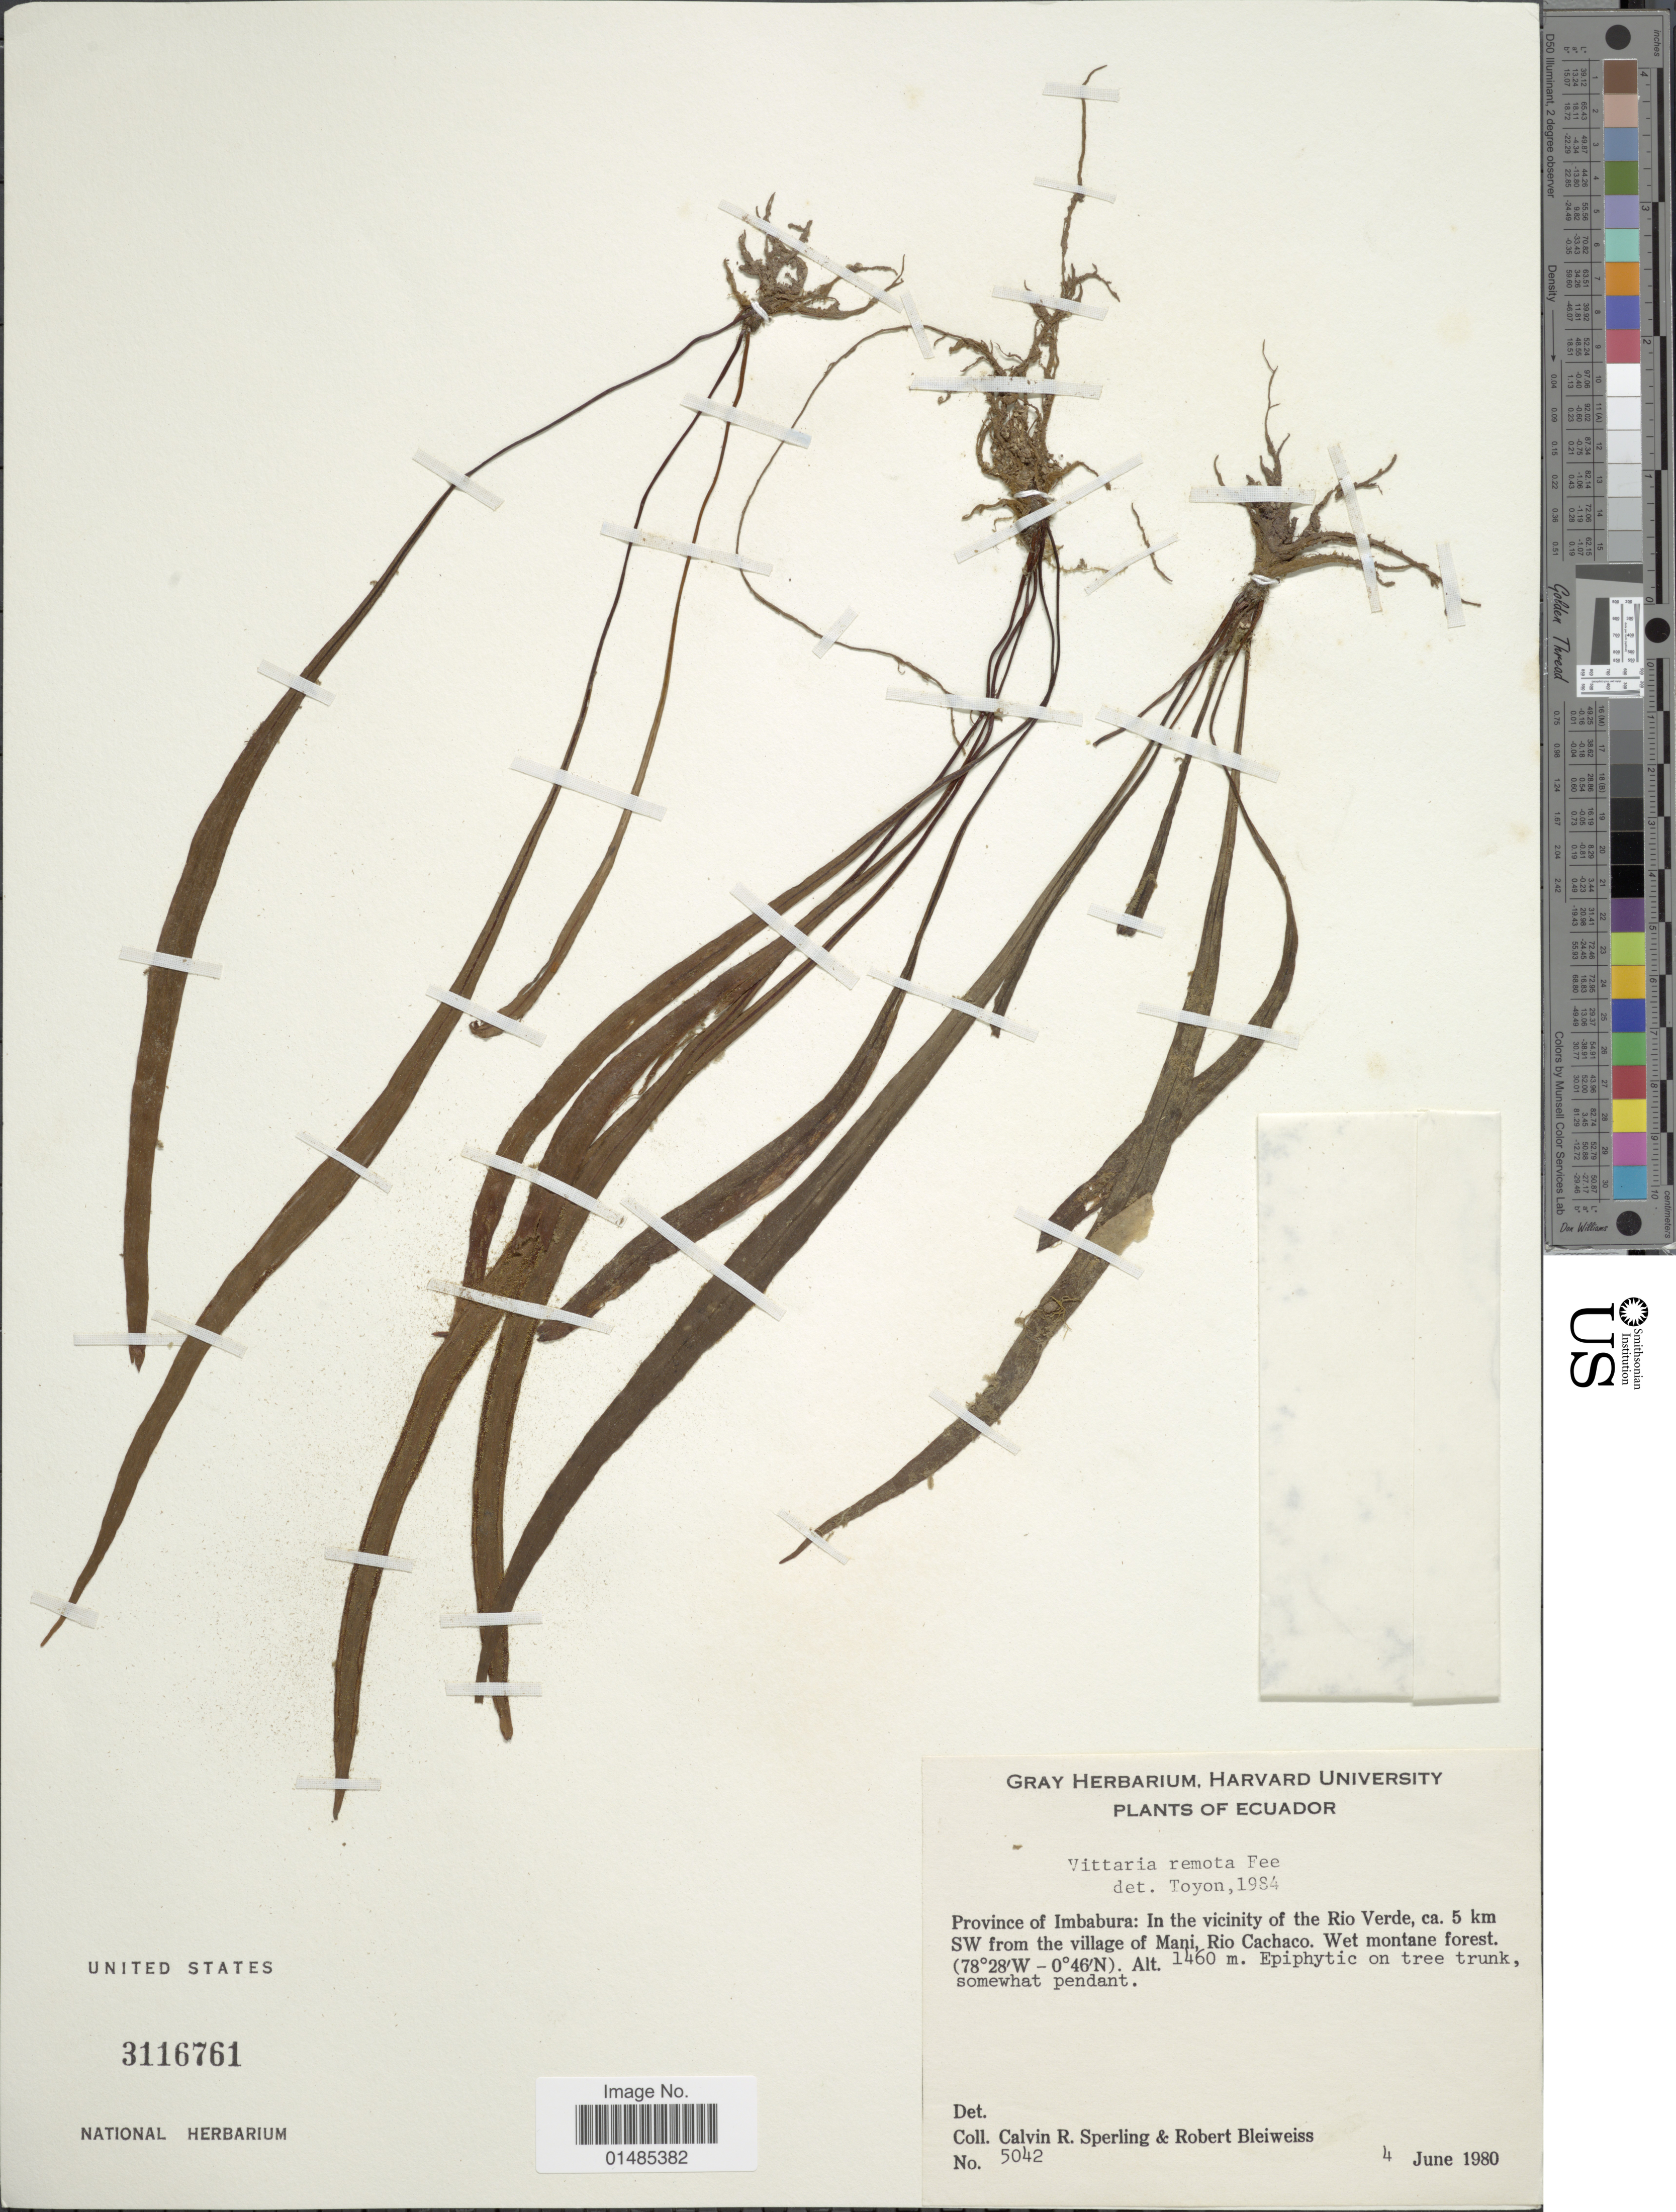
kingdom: Plantae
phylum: Tracheophyta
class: Polypodiopsida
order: Polypodiales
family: Pteridaceae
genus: Radiovittaria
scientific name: Radiovittaria remota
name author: (Fée) E.H. Crane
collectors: C. R. Sperling & R. Bleiweiss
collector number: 5042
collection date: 1980-06-04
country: Ecuador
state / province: Imbabura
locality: In the vicinity of the Rio Verde, ca. 5 km SW from the village of Mani, Rio Cachaco.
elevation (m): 1460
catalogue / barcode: US 3116761